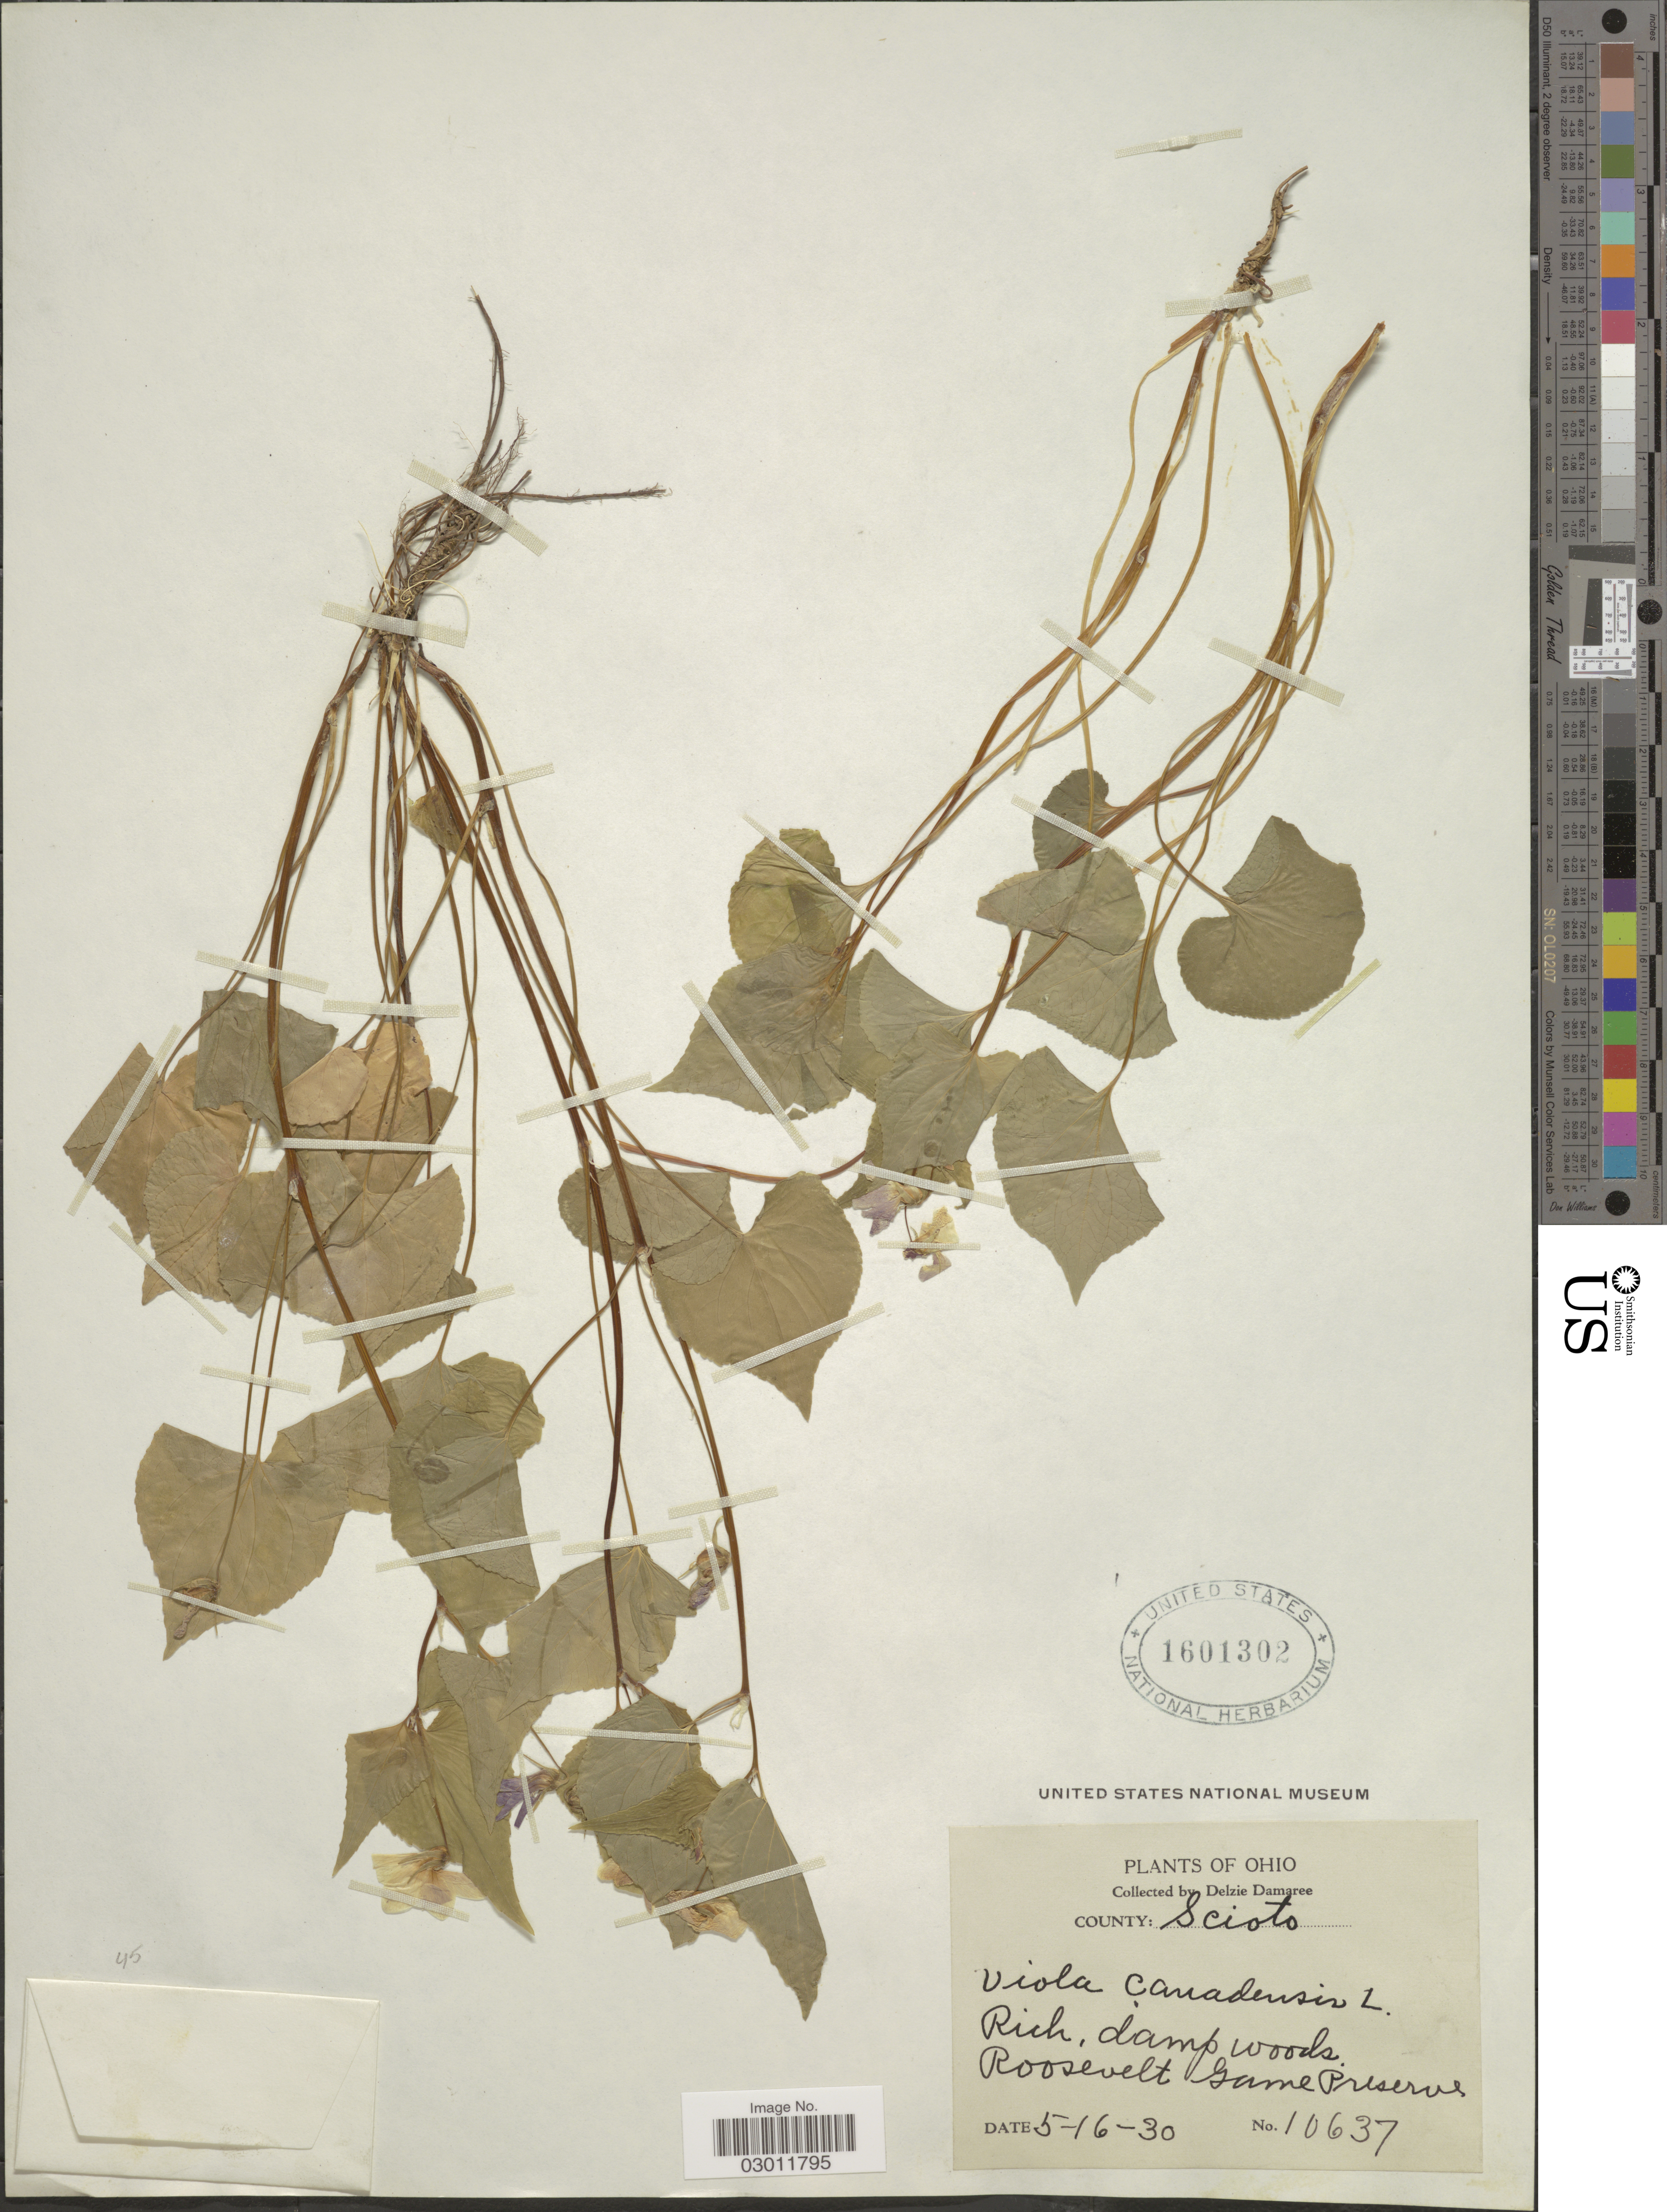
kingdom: Plantae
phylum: Tracheophyta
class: Magnoliopsida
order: Malpighiales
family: Violaceae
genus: Viola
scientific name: Viola canadensis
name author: L.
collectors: D. Demaree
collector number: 10637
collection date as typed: Transcribed d/m/y: 16/5/30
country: United States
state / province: Ohio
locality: County: Scioto. Roosevelt Game Preserve.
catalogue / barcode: US 1601302